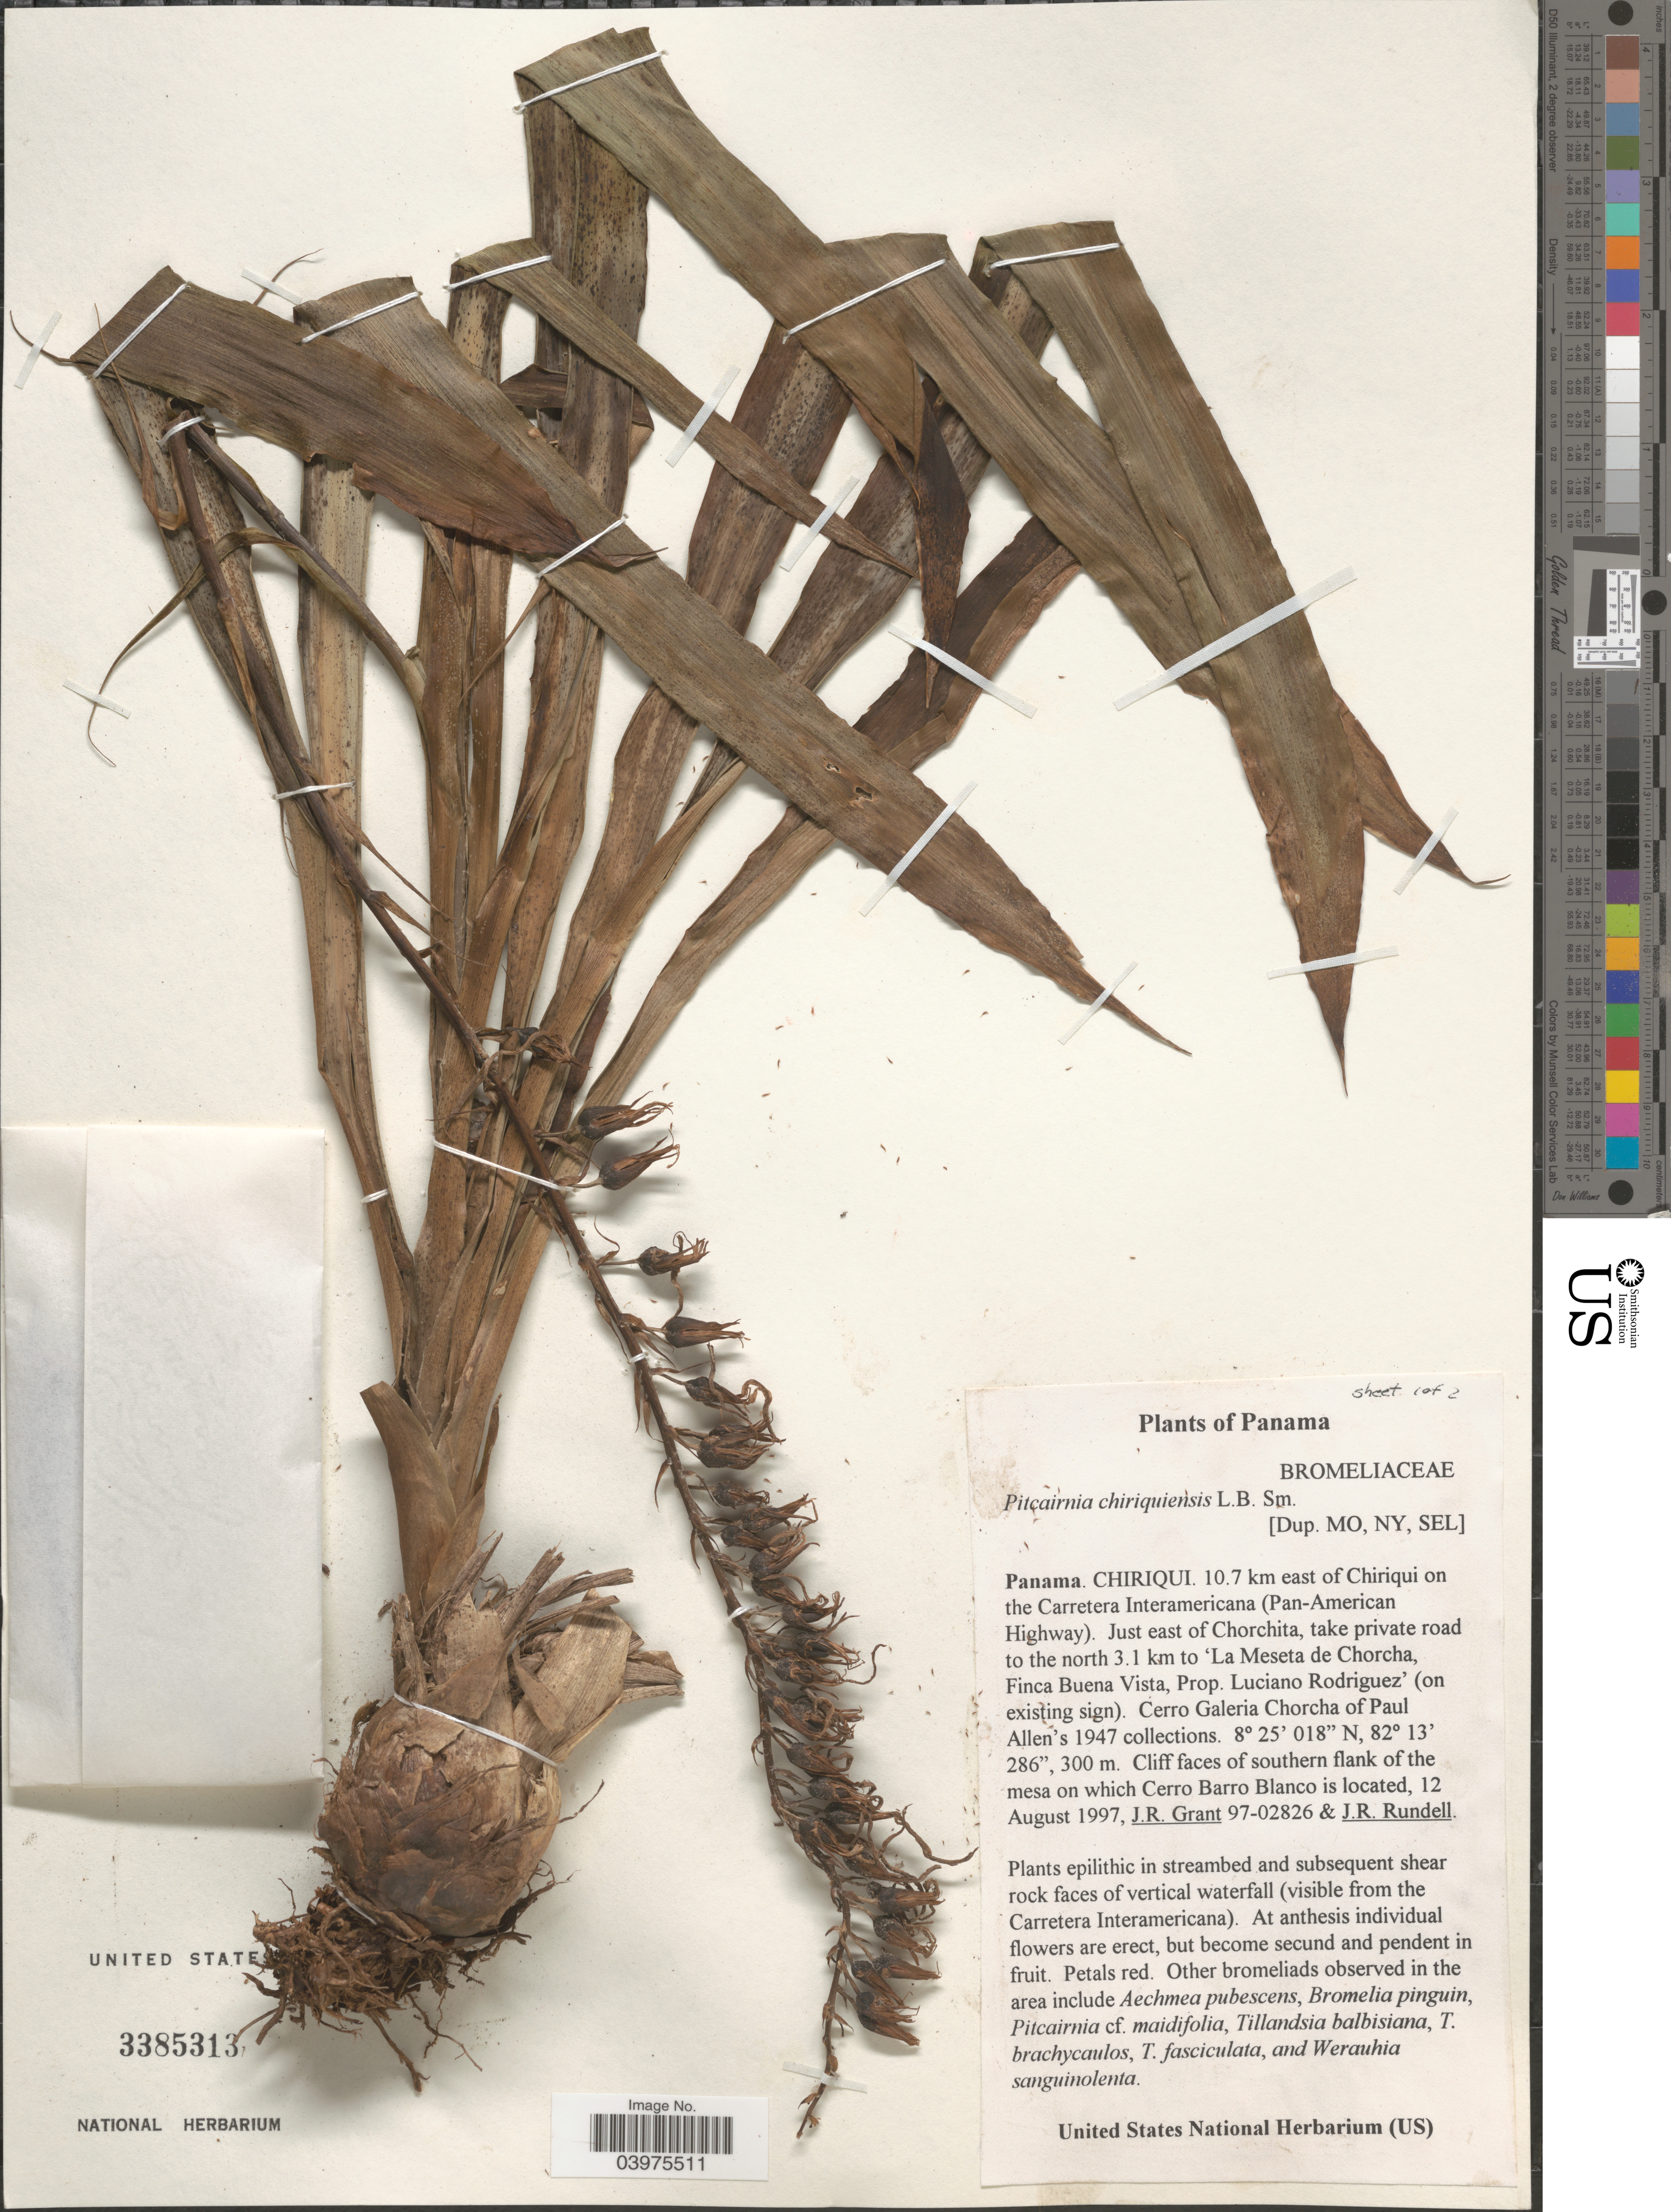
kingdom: Plantae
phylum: Tracheophyta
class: Liliopsida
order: Poales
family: Bromeliaceae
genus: Pitcairnia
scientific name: Pitcairnia chiriquensis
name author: L.B. Sm.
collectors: J. Grant & J. R. Rundell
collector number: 97-02826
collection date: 1997-08-12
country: Panama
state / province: Chiriqui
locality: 10.7 km east of Chiriqui on the Carretera Interamericana (Pan-American Highway). Just east of Chorchita, take private road to the north 3.1 km to 'La Meseta de Chorcha, Finca Buena Vista, Prop. Luciano Rodriguez' (on existing sign). Cerro Galeria Chorcha of Paul Allen's 1947 collections. Cliff faces of southern flank of the mesa on which Cerro Blanco is located.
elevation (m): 300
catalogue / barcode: US 3385313